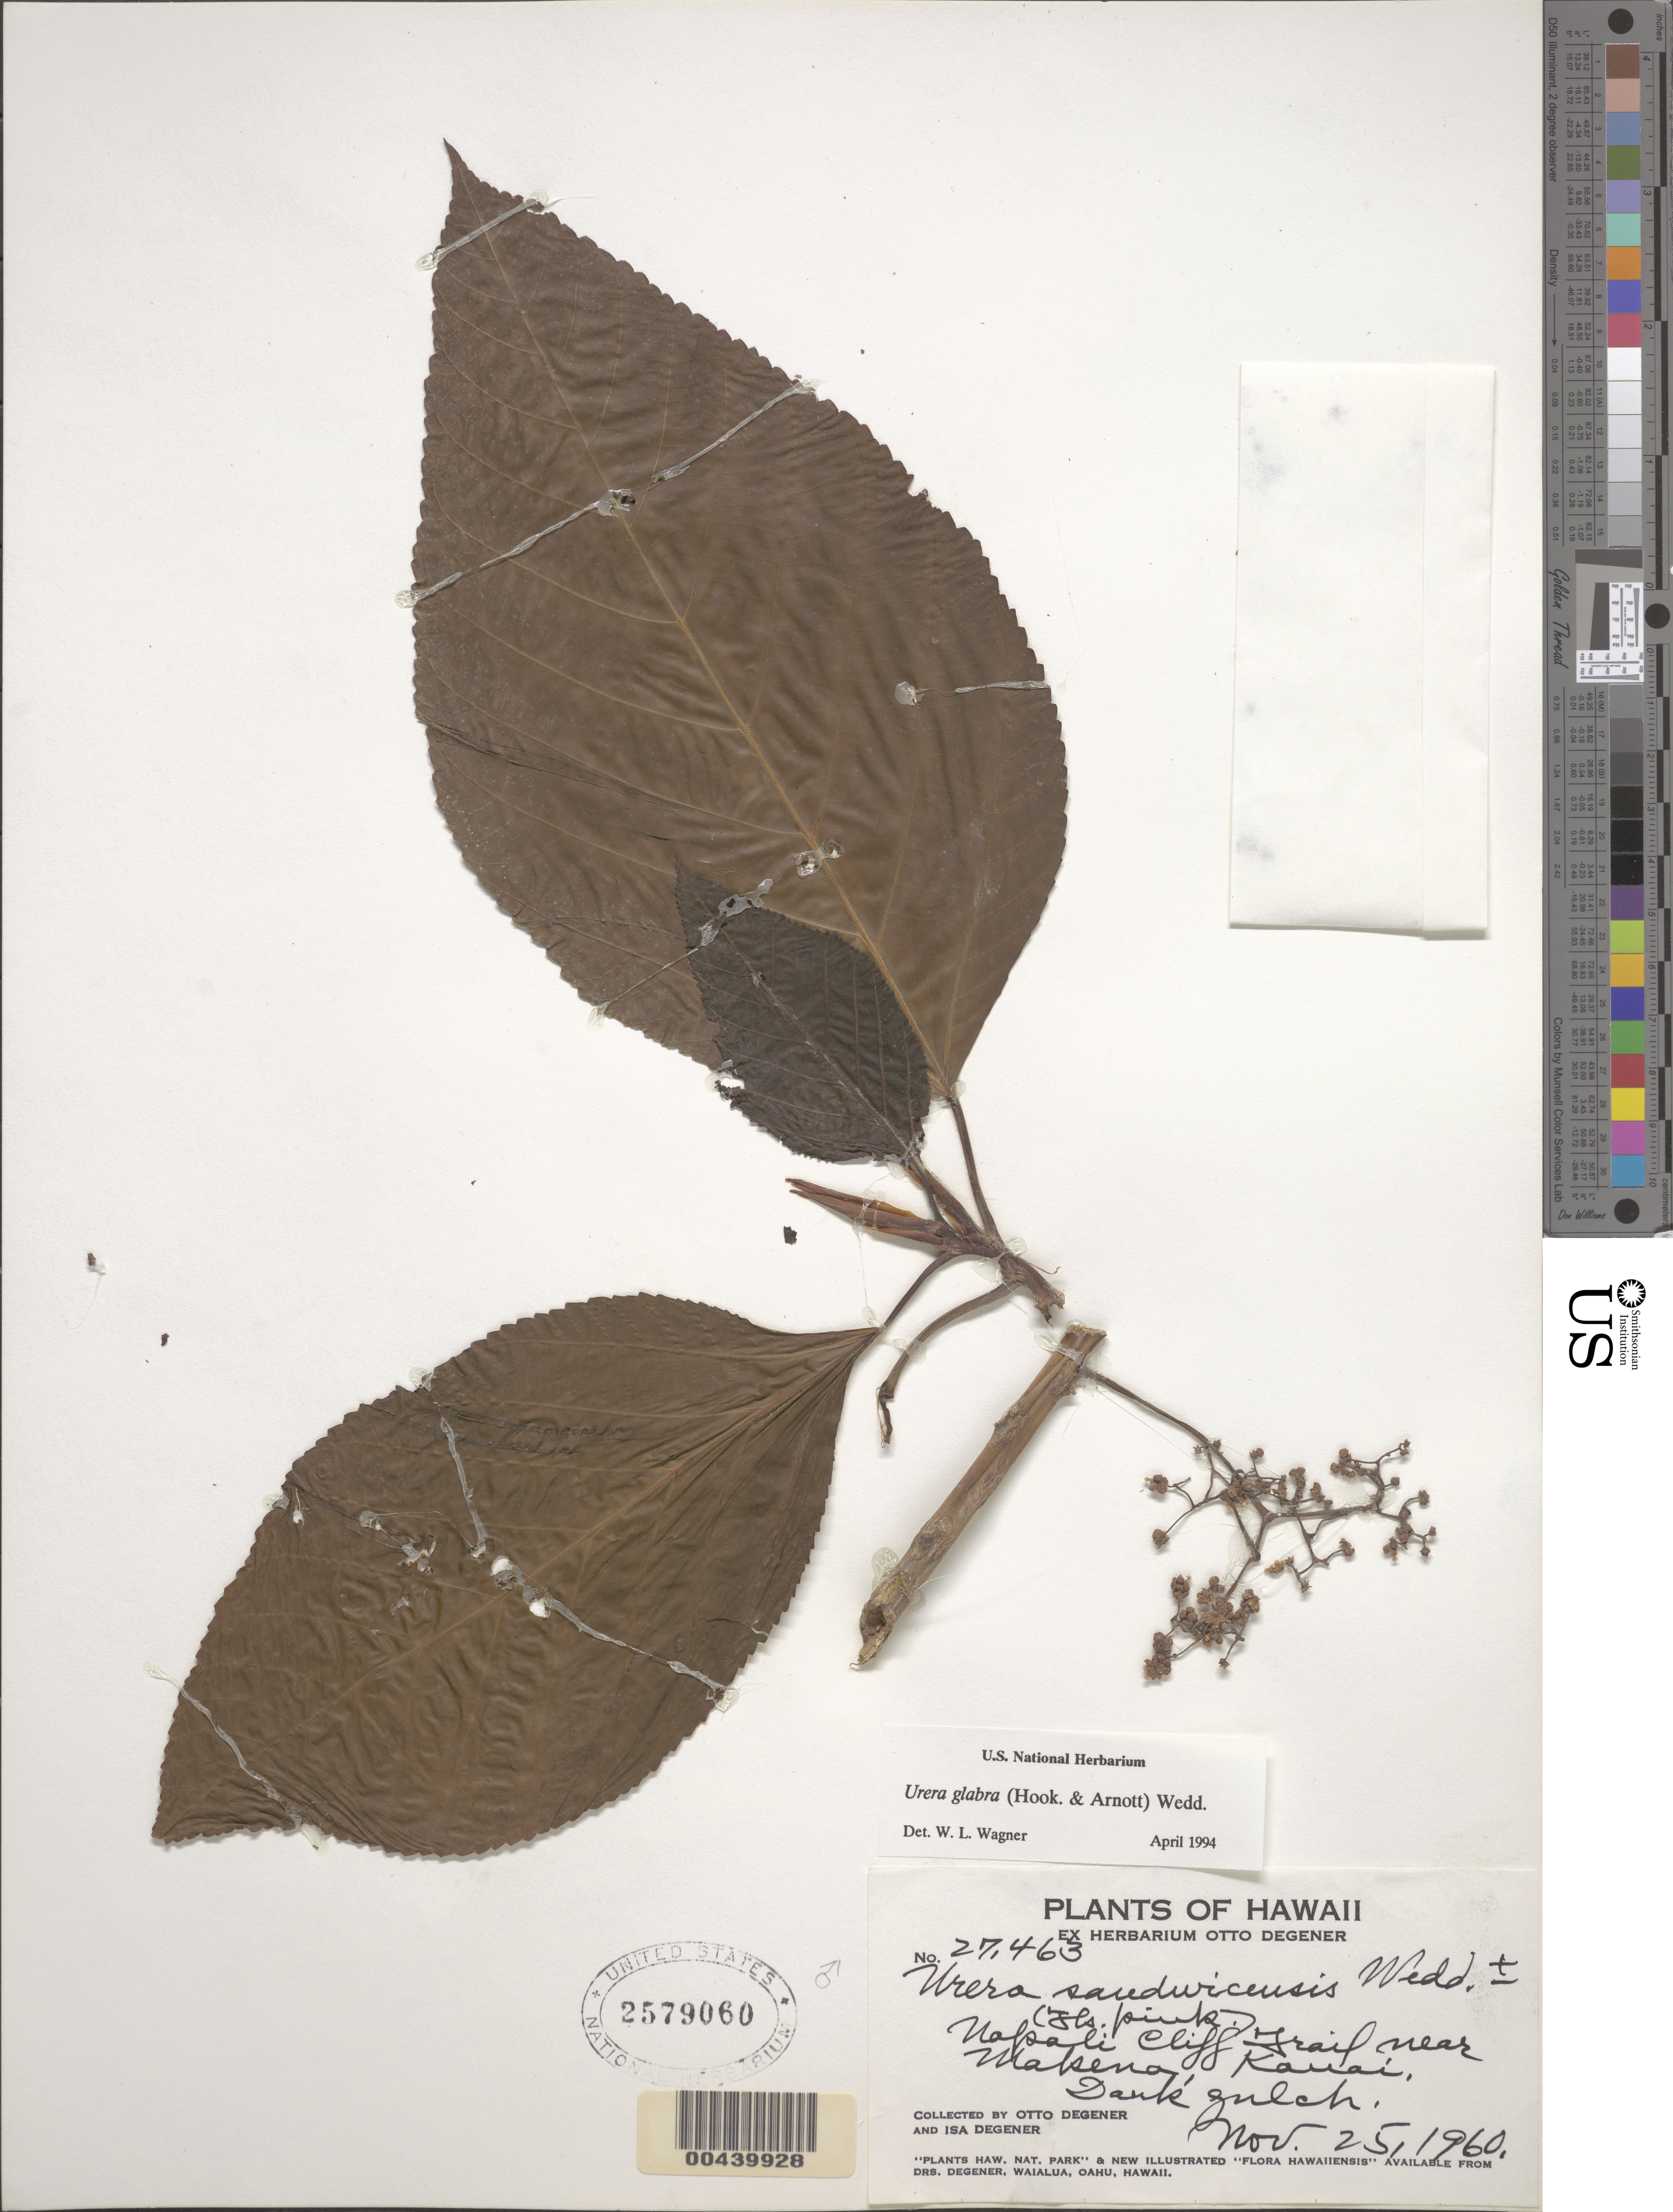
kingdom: Plantae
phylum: Tracheophyta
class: Magnoliopsida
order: Rosales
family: Urticaceae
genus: Touchardia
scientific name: Touchardia oahuensis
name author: T. Wells & A. K. Monro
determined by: Wagner, W. L., (BOT), Smithsonian Institution - National Museum of Natural History (UNITED STATES)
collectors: O. Degener & I. Degener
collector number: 27463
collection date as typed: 25 Nov 1960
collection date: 1960-11-25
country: United States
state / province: Hawaii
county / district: Kauai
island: Kaua'i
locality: Napali Cliff Trail near Makena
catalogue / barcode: US 2579060